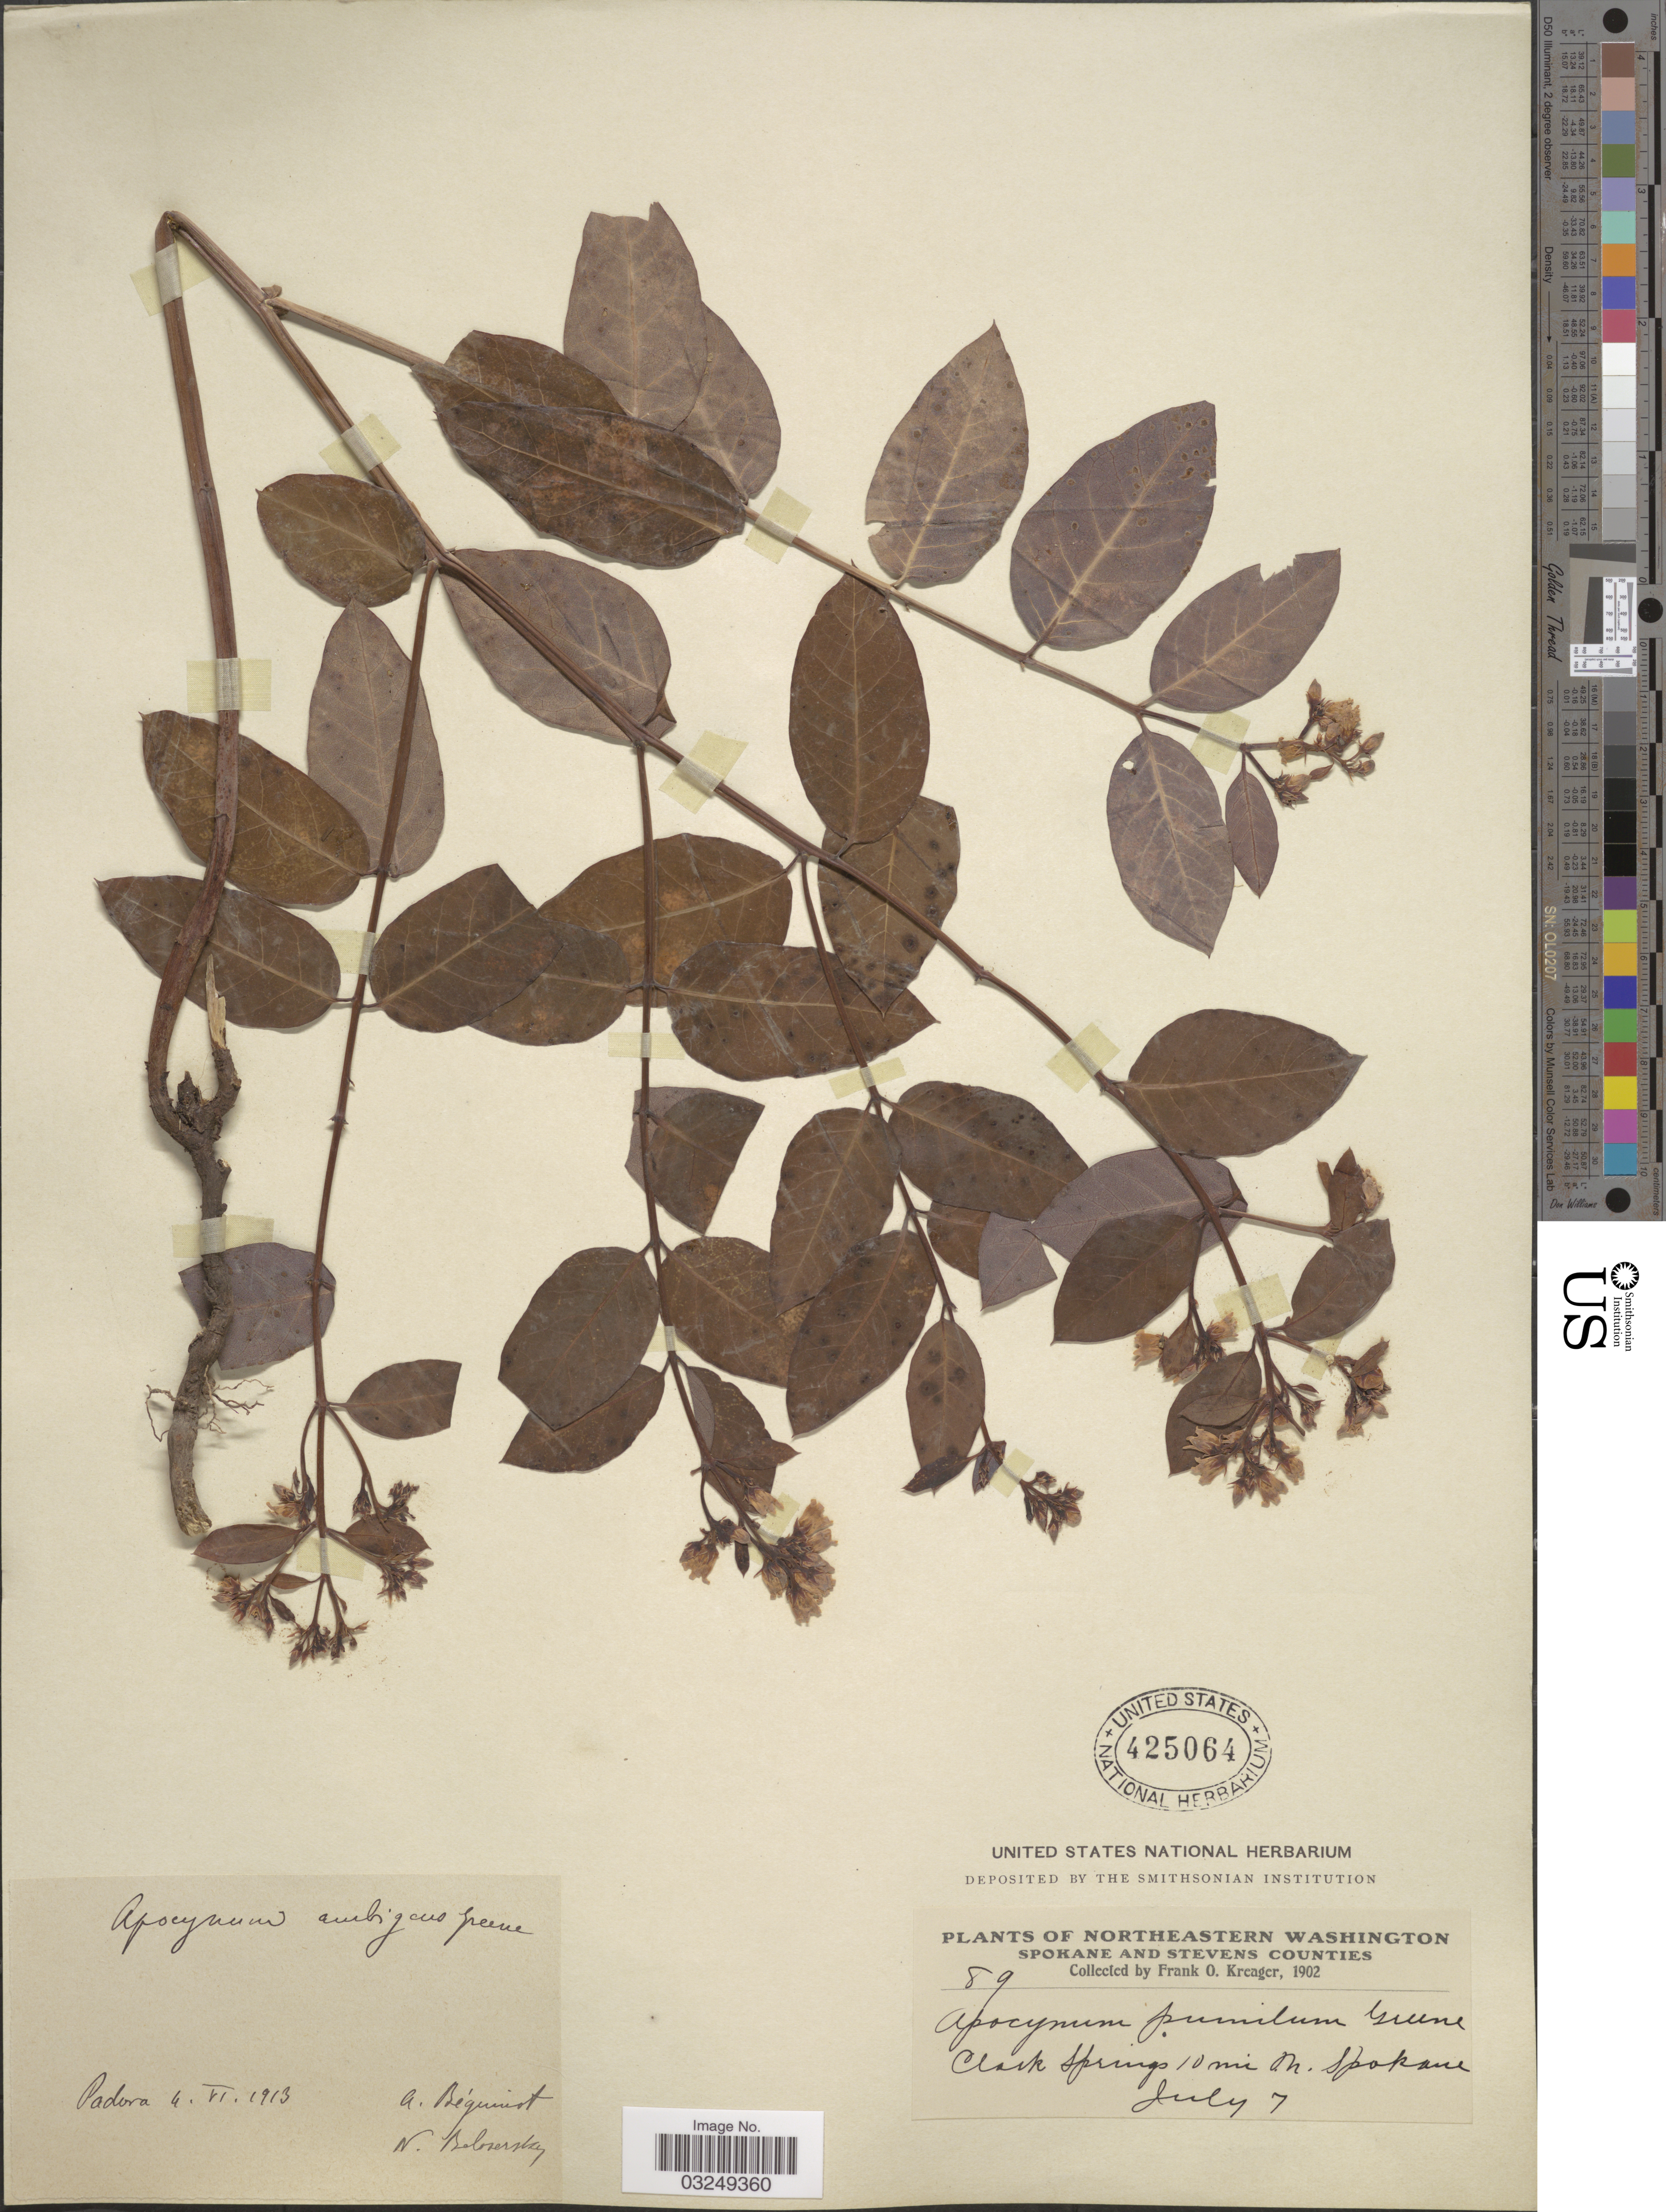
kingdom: Plantae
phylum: Tracheophyta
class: Magnoliopsida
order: Gentianales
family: Apocynaceae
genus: Apocynum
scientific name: Apocynum ambigens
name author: S.W. Greene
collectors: F. Kreager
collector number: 89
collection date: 1902-07-07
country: United States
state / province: Washington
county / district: Spokane / Stevens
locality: Northeastern Washington. Spokane and Stevens Counties. Clark Springs 10 mi M. Spokane.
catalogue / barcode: US 425064